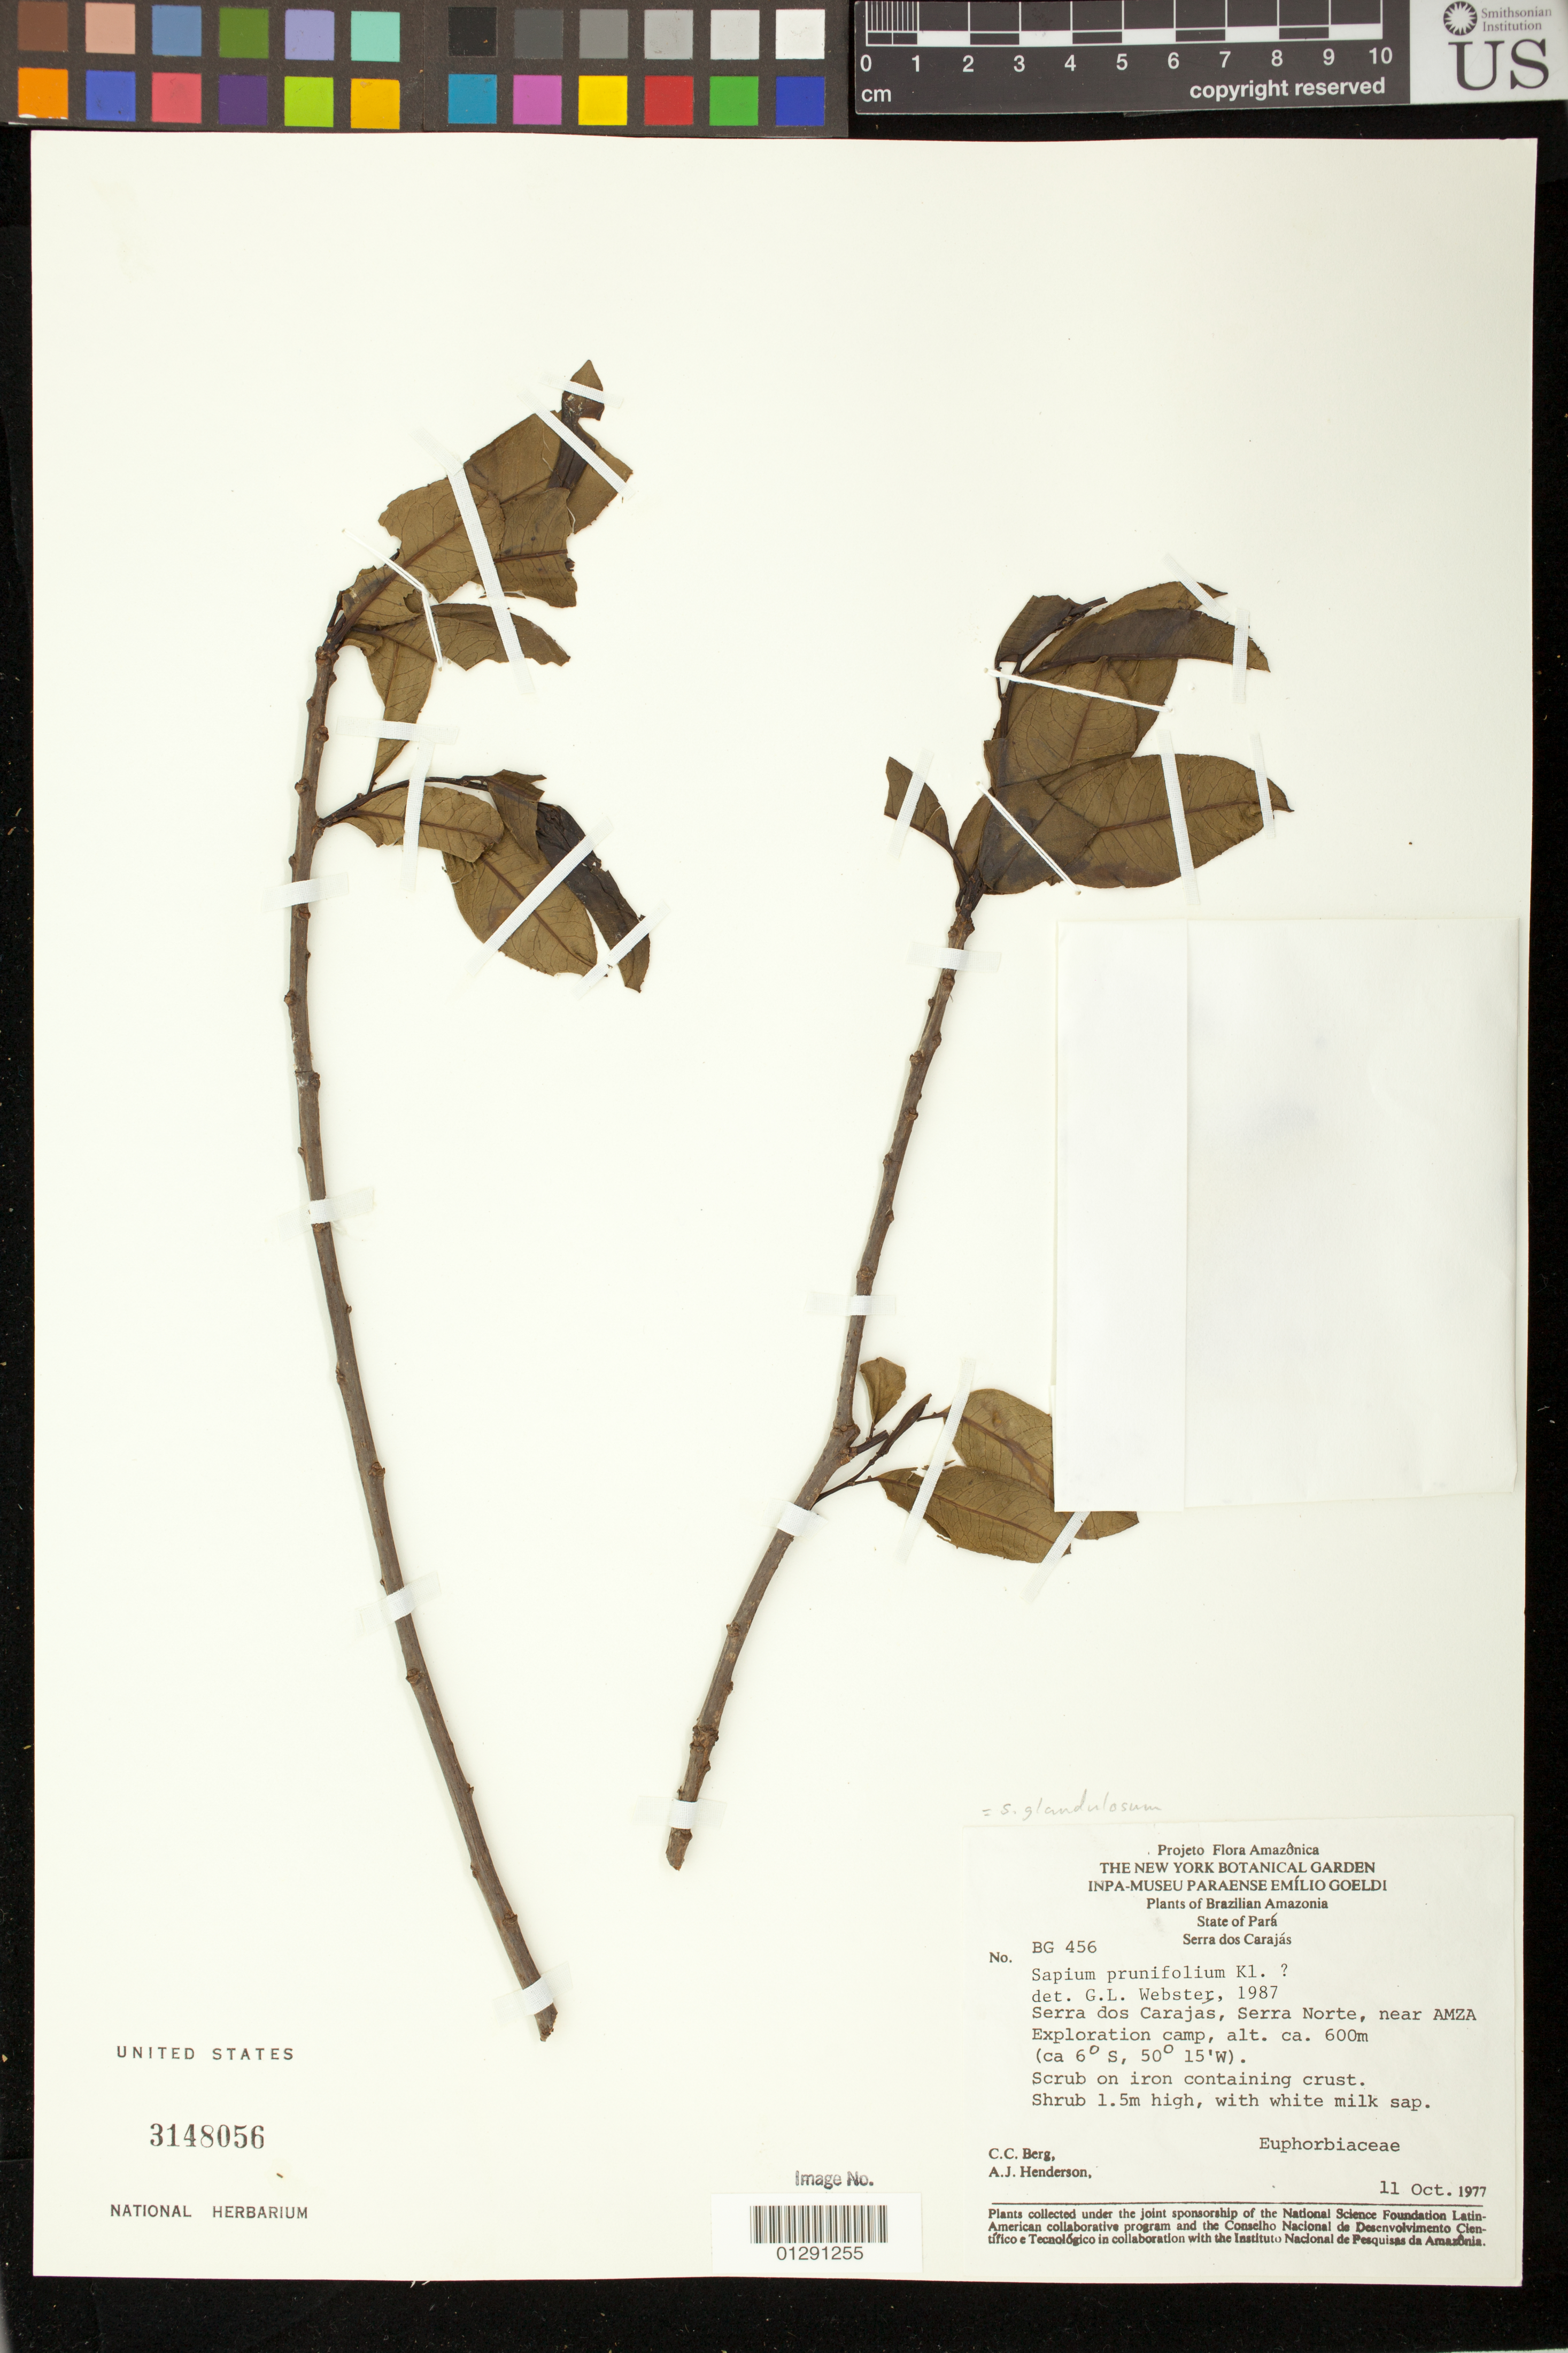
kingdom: Plantae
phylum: Tracheophyta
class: Magnoliopsida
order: Malpighiales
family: Euphorbiaceae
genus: Sapium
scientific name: Sapium glandulatum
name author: (Vell.) Pax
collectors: C. C. Berg & A. J. Henderson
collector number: BG 456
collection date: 1977-10-11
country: Brazil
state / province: Para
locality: Serra dos Carajás, Serra Norte, near AMZA Exploration camp. Scrub on iron containing crust.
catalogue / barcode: US 3148056